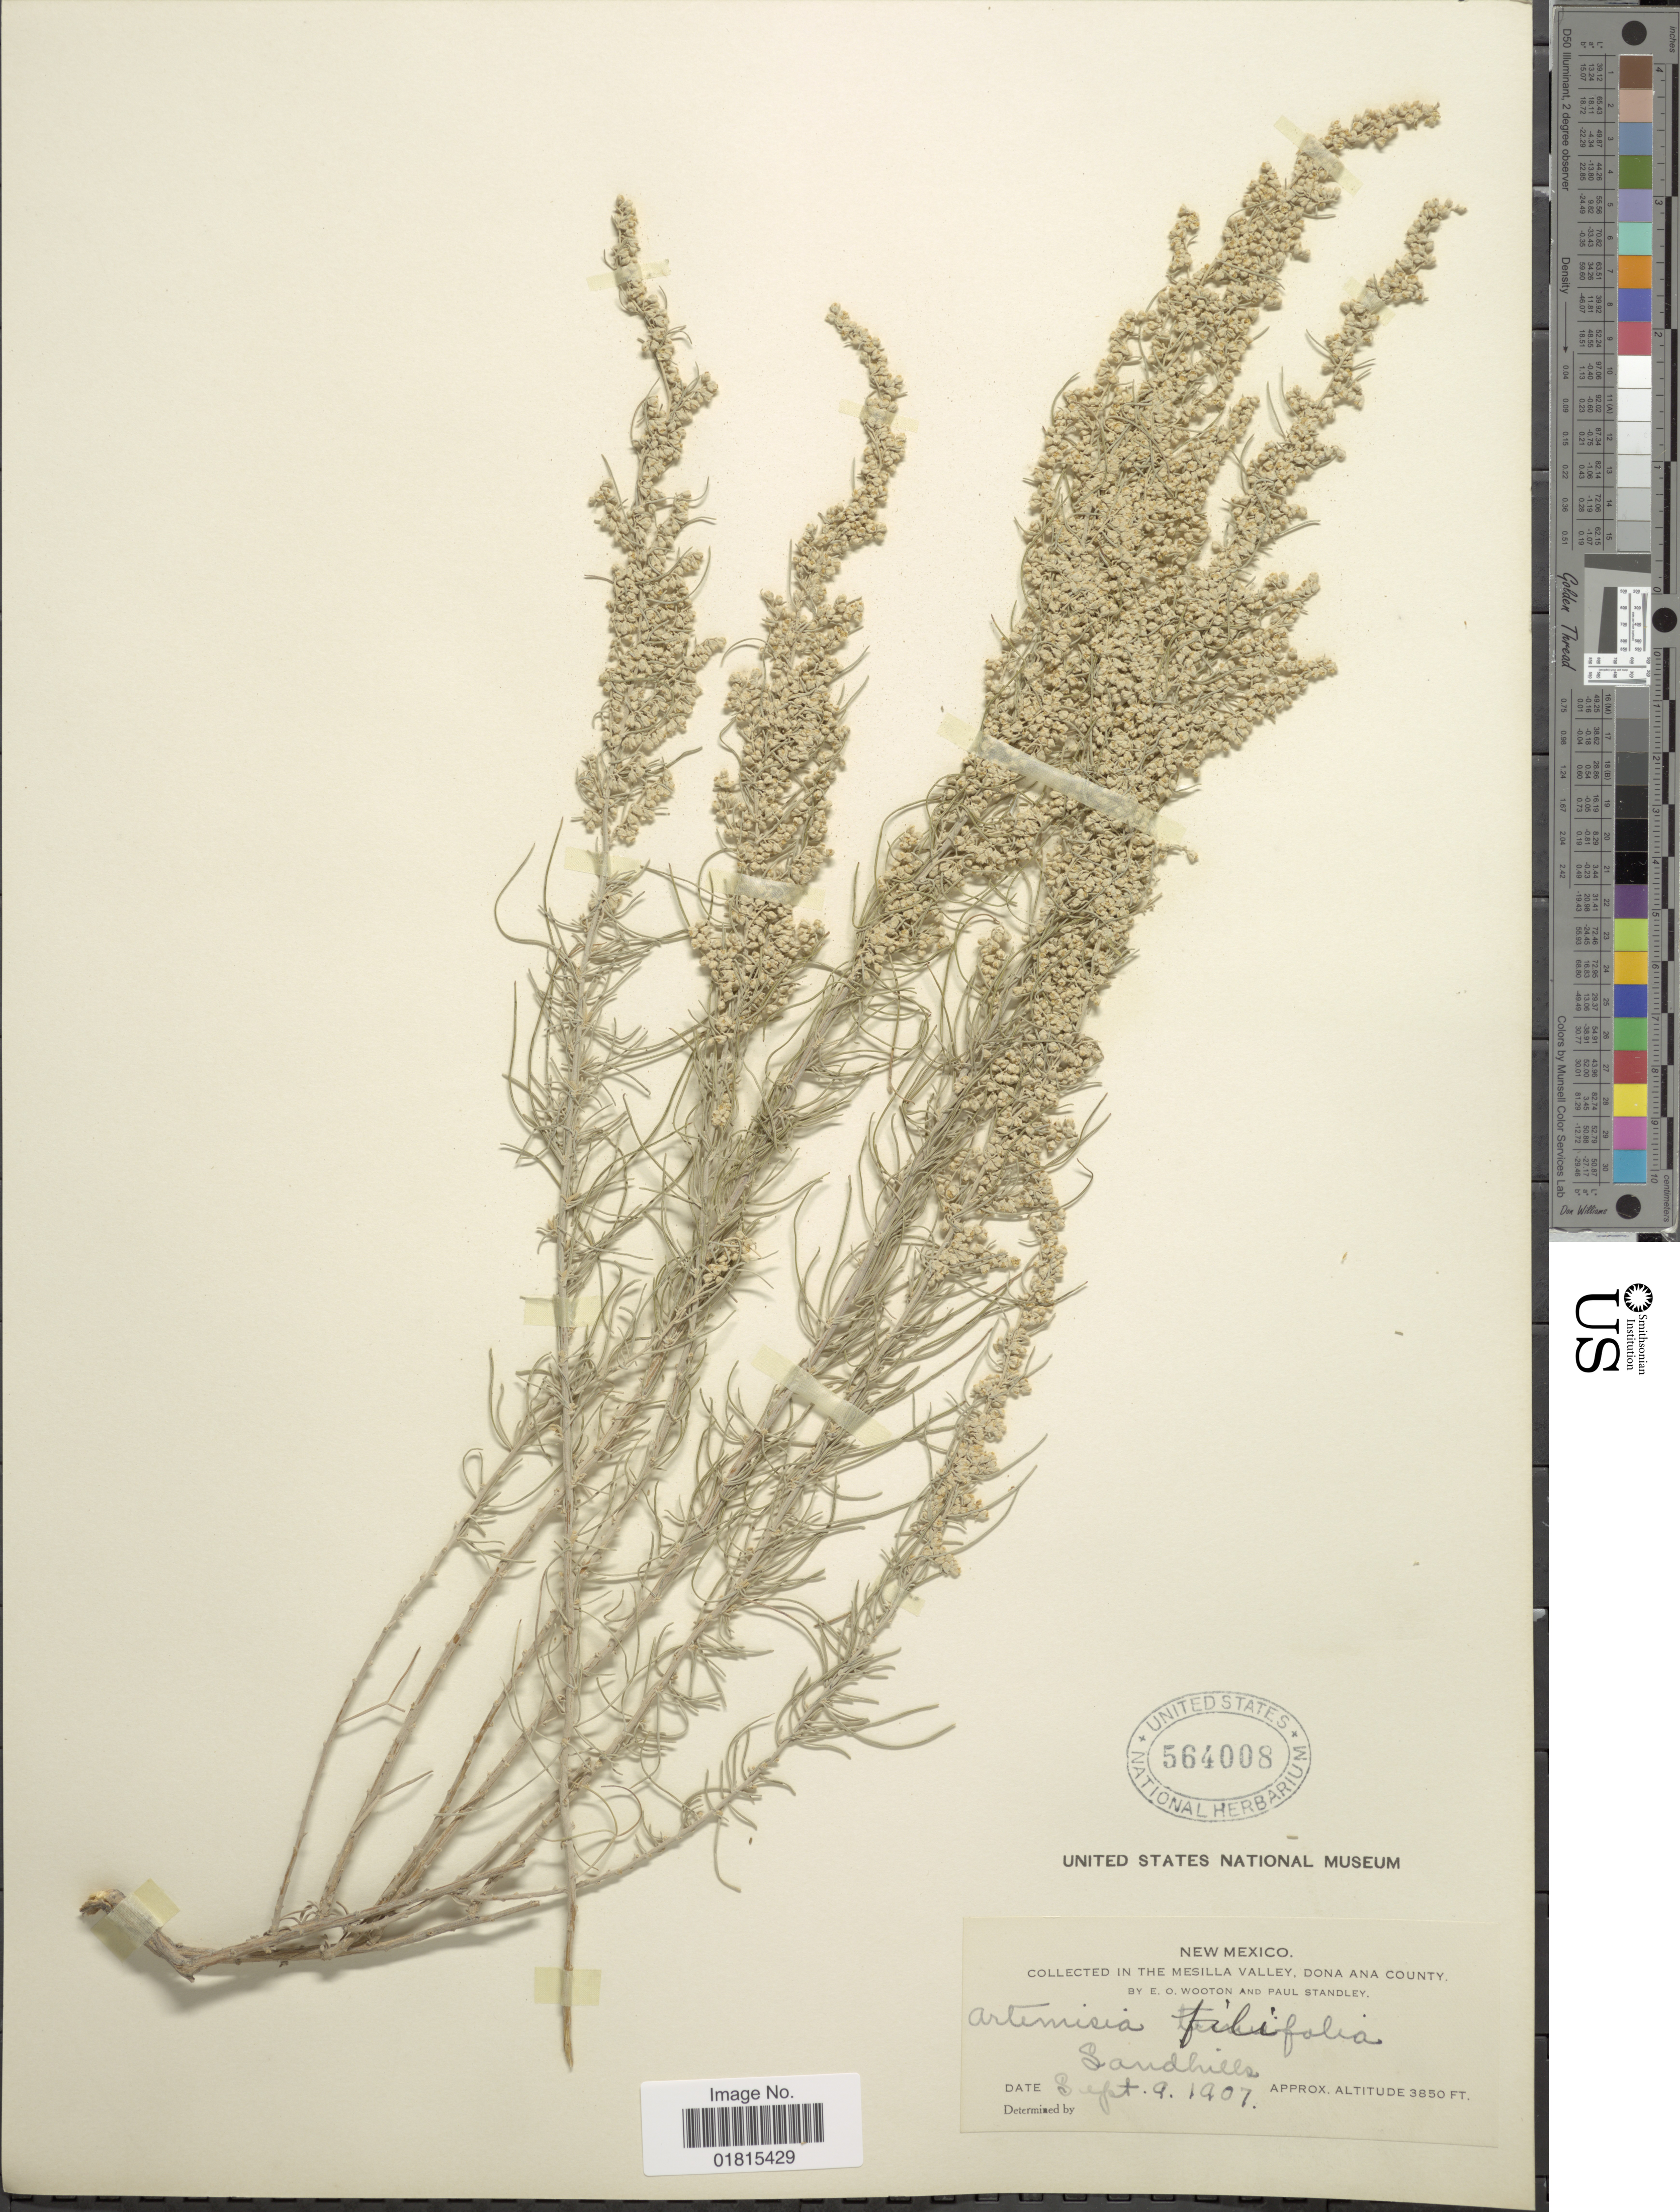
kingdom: Plantae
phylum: Tracheophyta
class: Magnoliopsida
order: Asterales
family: Asteraceae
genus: Artemisia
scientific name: Artemisia filifolia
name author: Torr.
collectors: E. O. Wooton & P. C. Standley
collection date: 1907-09-09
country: United States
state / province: New Mexico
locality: In the Mesilla valley, Dona Ana County. Sandhills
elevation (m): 1173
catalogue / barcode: US 564008